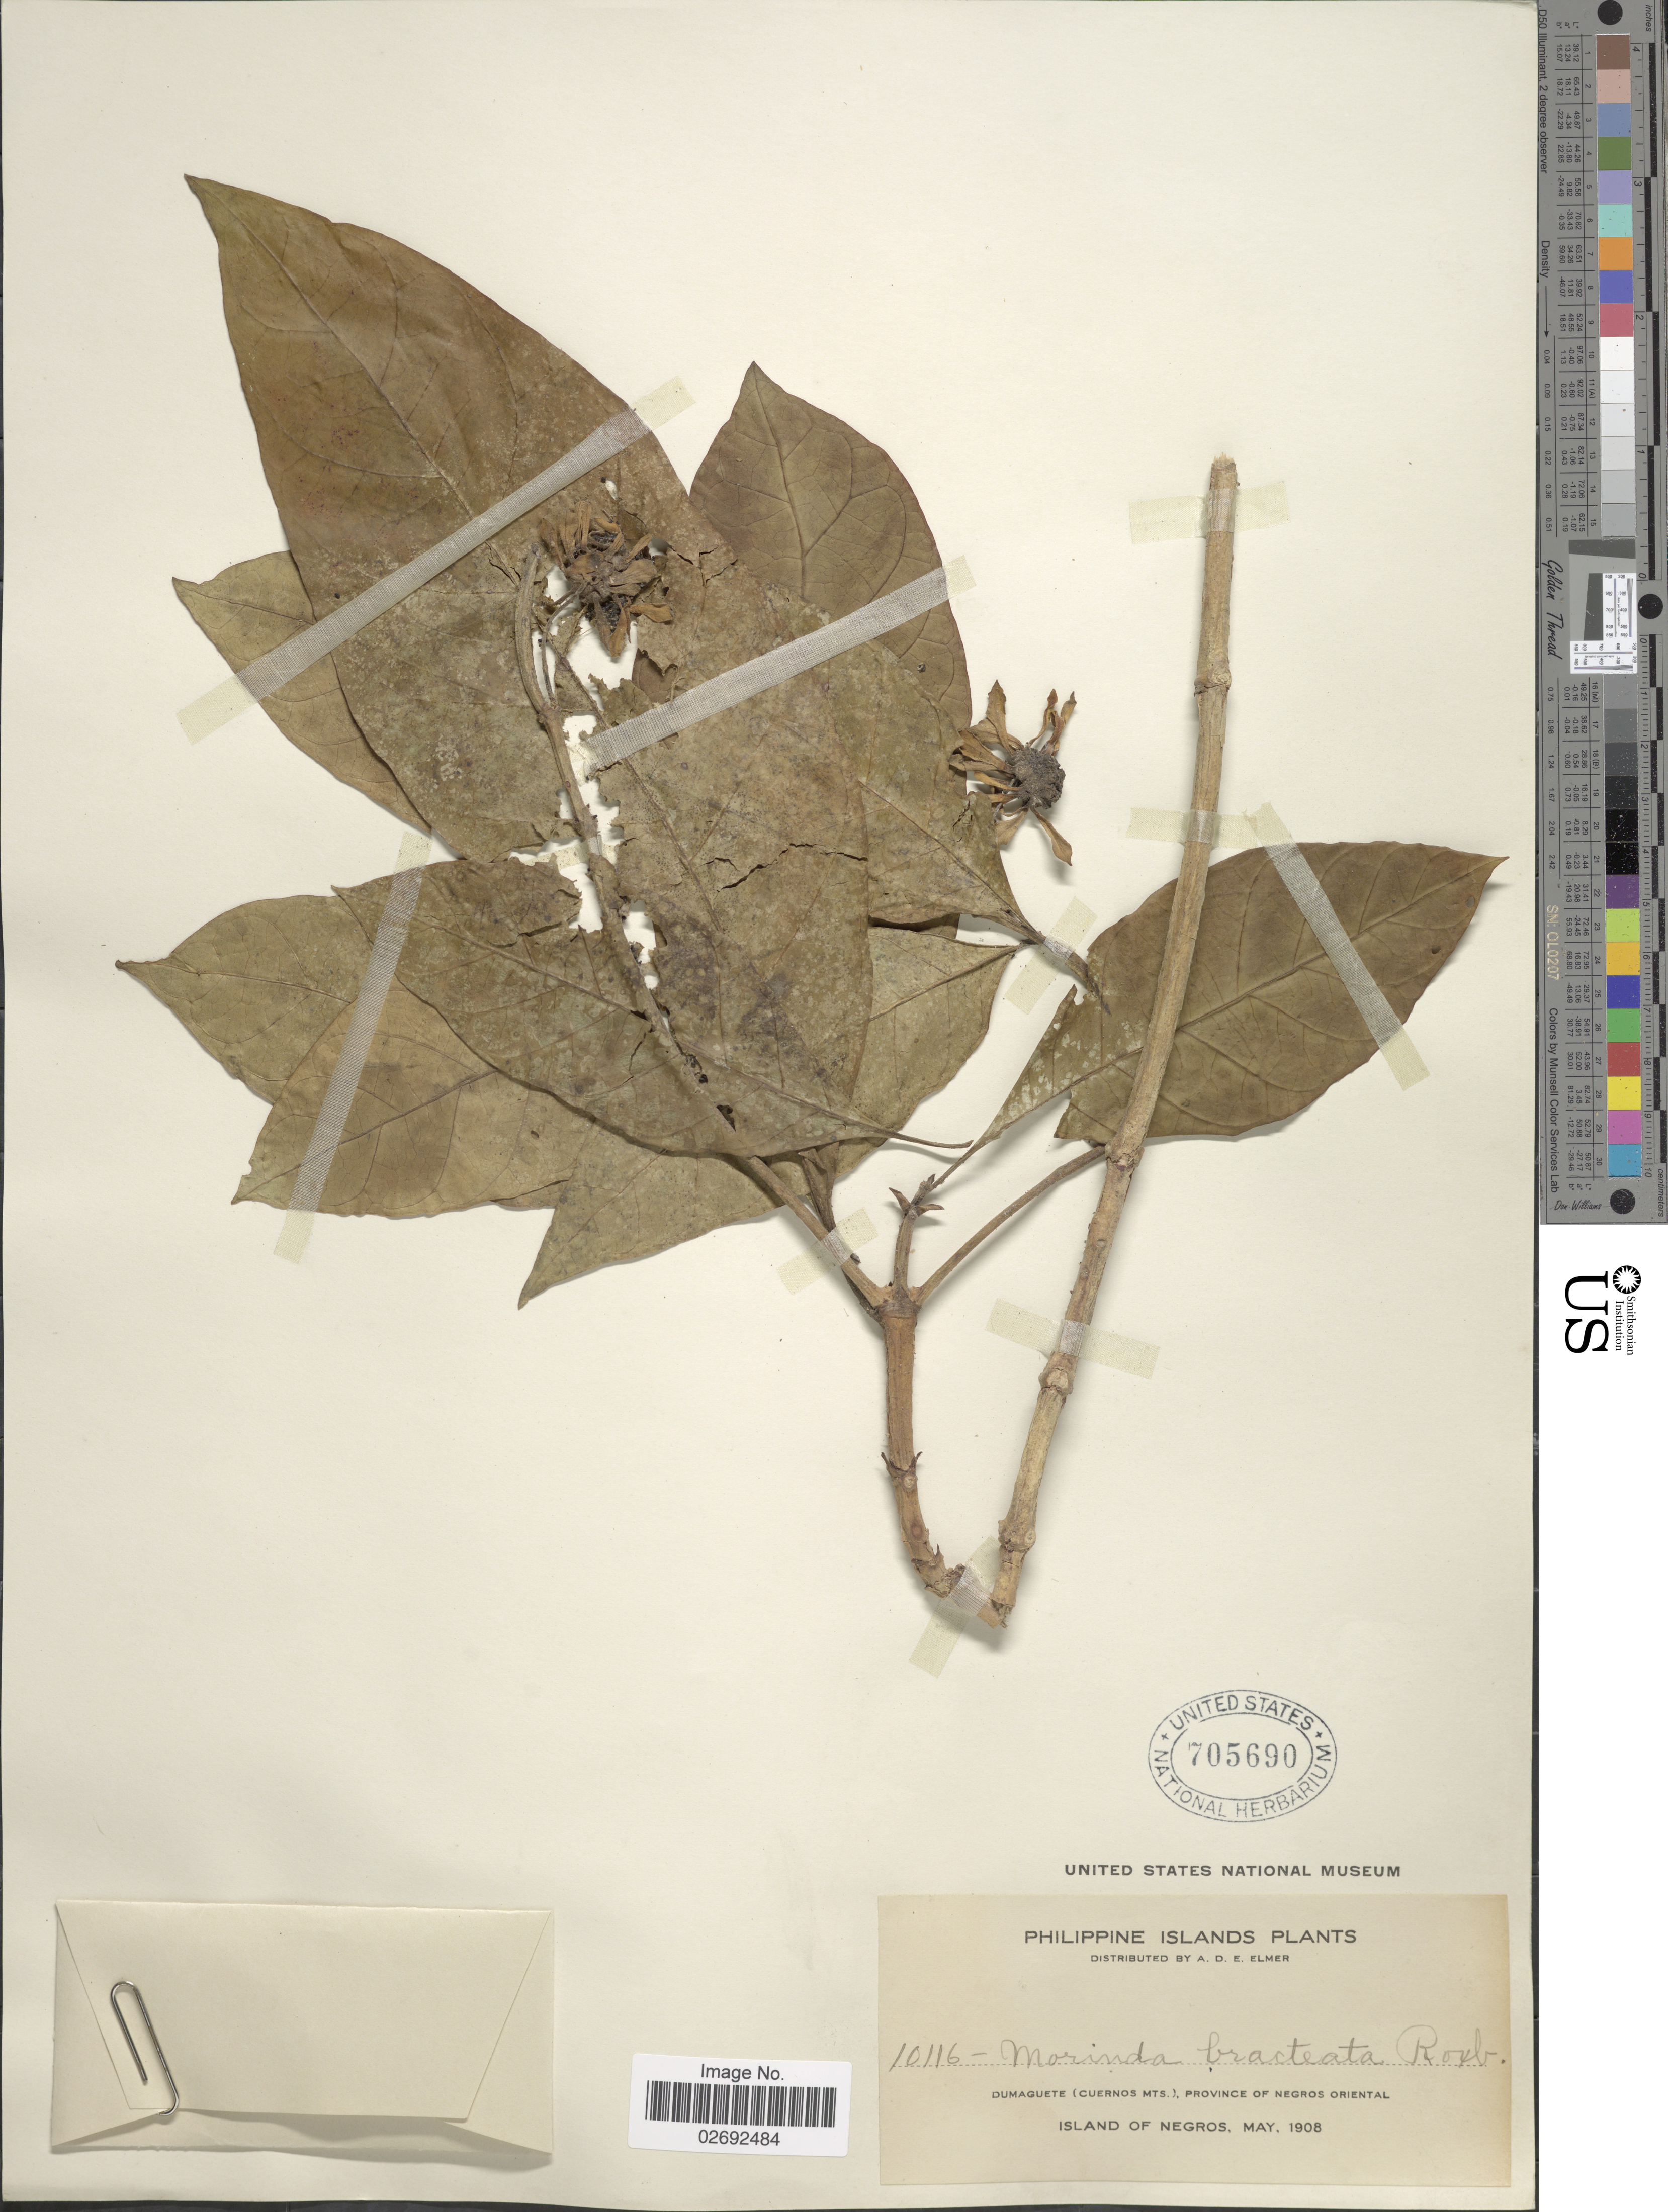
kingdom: Plantae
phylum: Tracheophyta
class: Magnoliopsida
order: Gentianales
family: Rubiaceae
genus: Morinda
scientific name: Morinda bracteata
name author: Roxb.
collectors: A. D. E. Elmer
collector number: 10116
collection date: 1908-05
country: Philippines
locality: Dumaguete (Cuernos Mts.), Province of Negros Oriental. Island of Negros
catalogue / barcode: US 705690